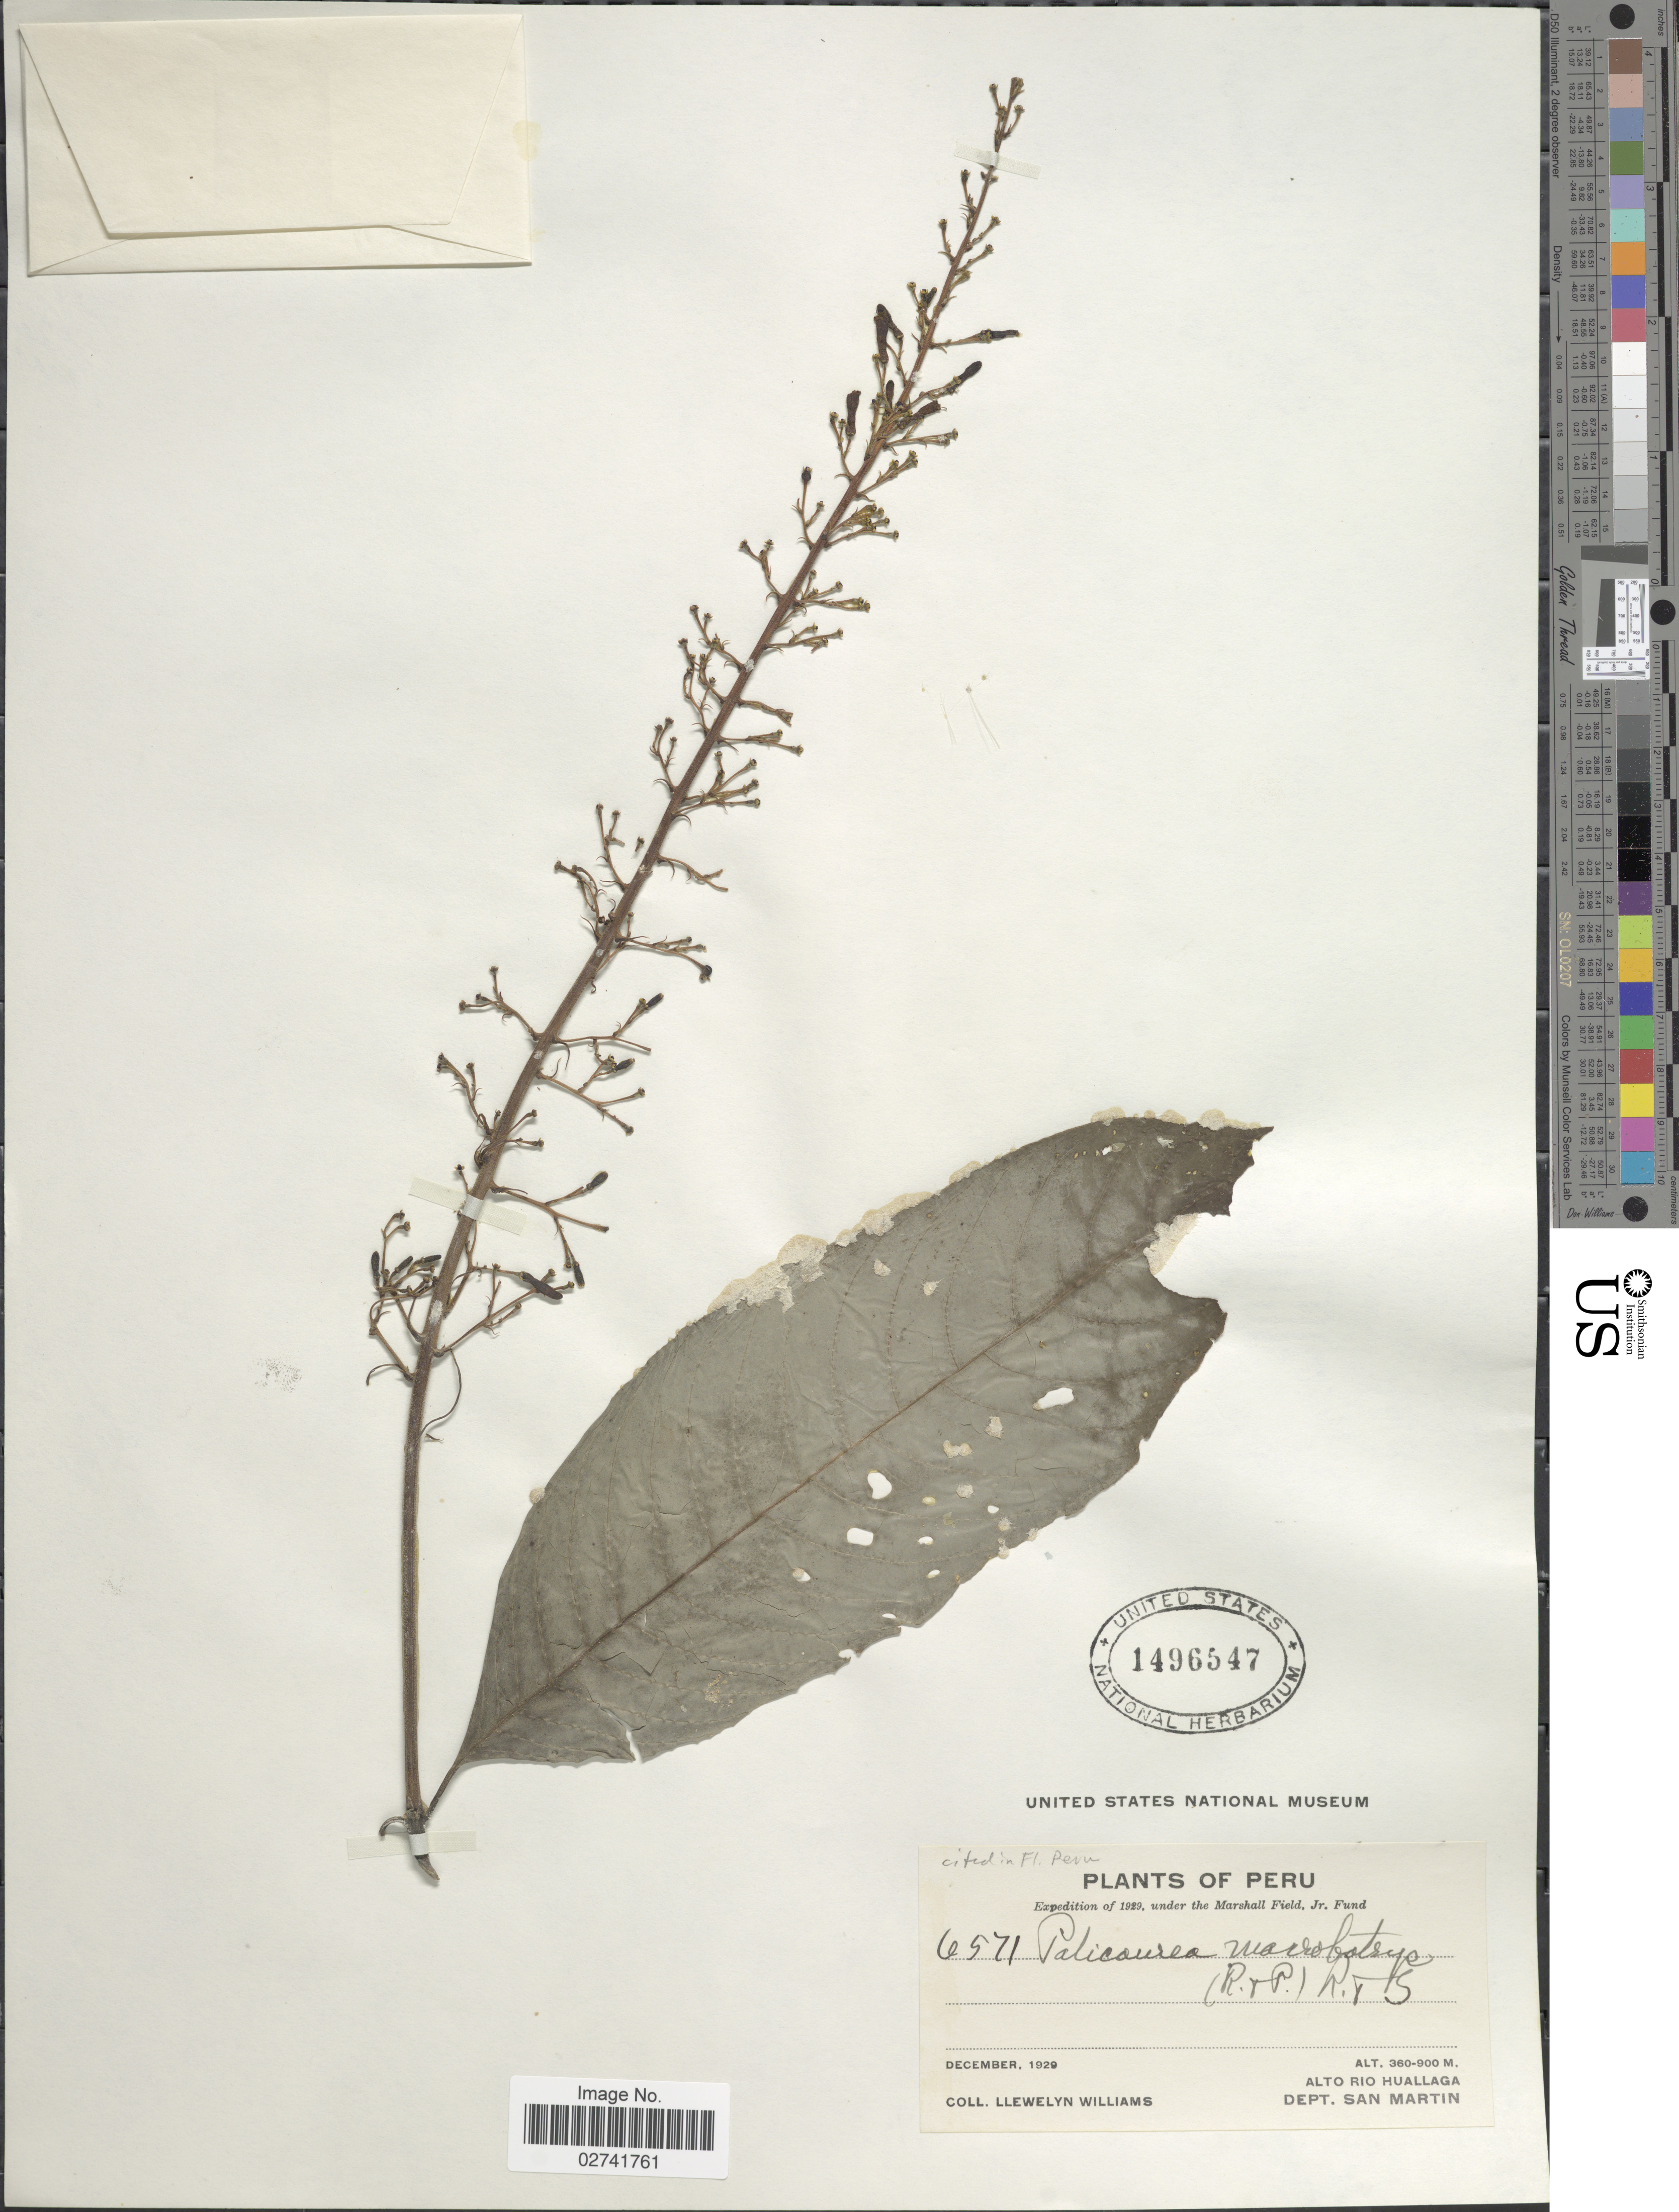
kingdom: Plantae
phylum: Tracheophyta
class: Magnoliopsida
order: Gentianales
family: Rubiaceae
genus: Palicourea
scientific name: Palicourea macrobotrys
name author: (Ruiz & Pav.) Schult.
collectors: Ll. Williams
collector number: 6571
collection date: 1929-12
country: Peru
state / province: San Martín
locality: Alto Rio Huallaga. Dept. San Martin.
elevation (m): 360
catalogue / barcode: US 1496547